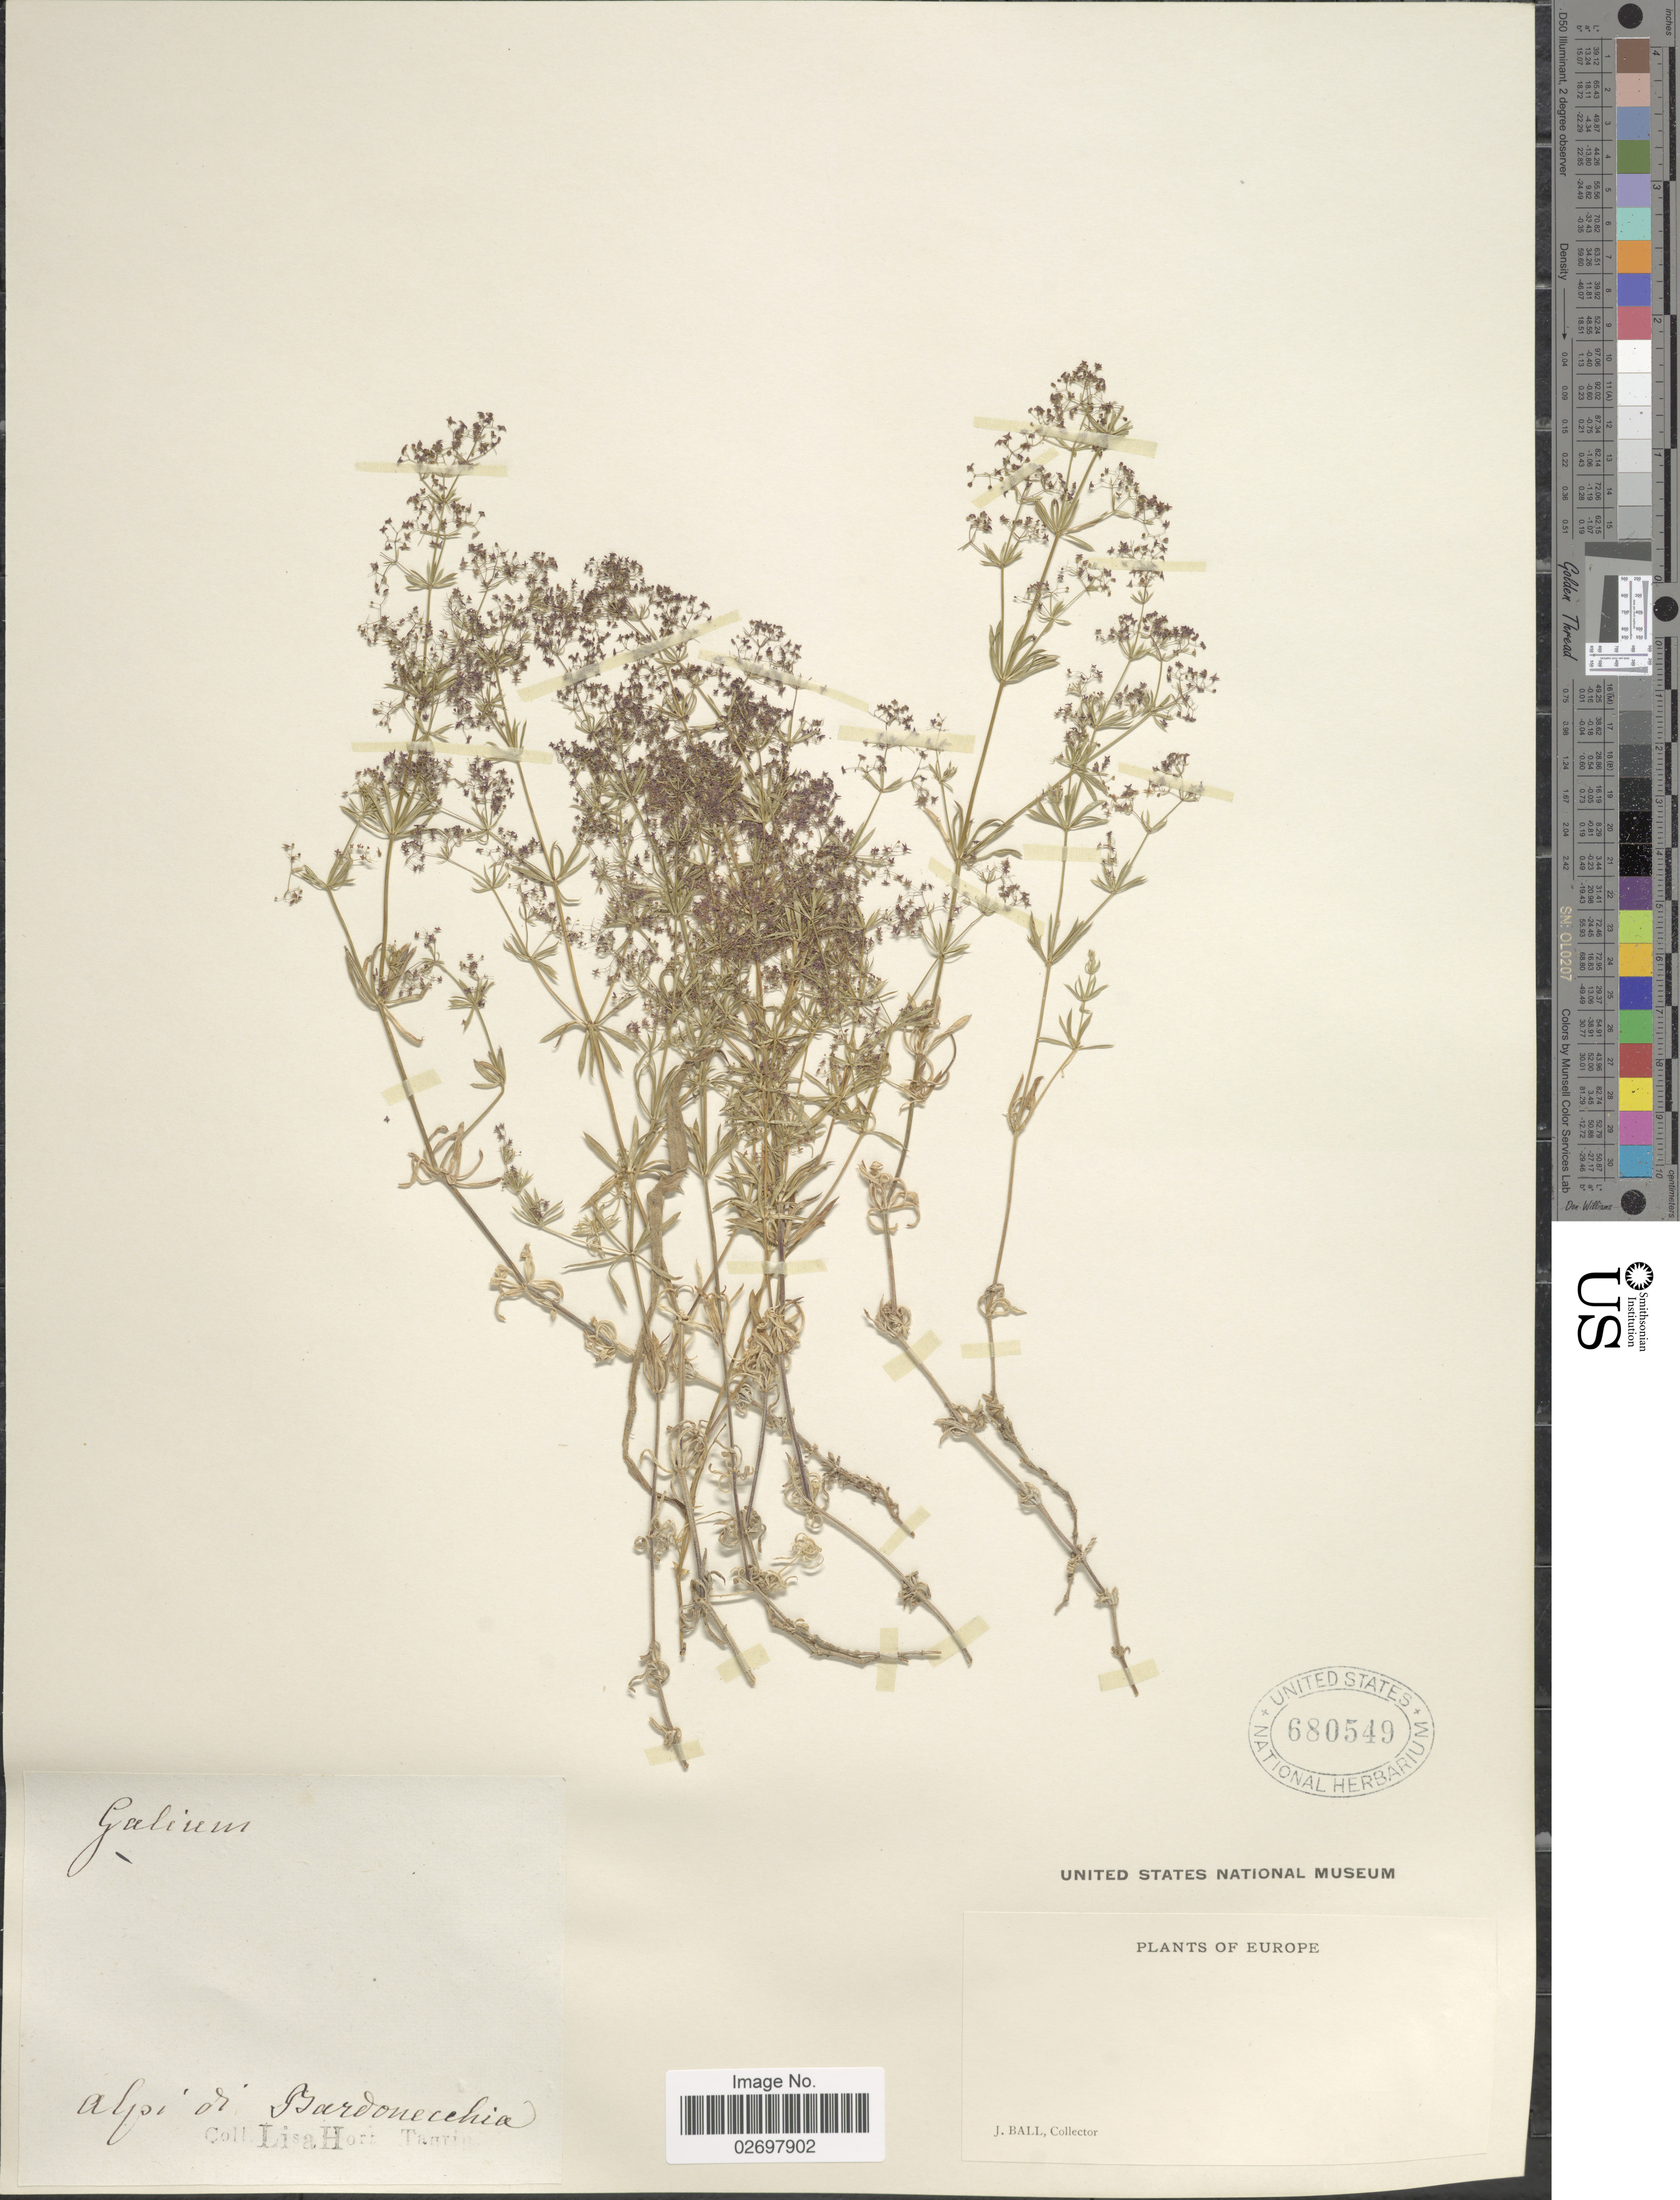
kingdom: Plantae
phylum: Tracheophyta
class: Magnoliopsida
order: Gentianales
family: Rubiaceae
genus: Galium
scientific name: Galium sp.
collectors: J. Ball & L. Hort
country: Italy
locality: Alpi di Bardonecchia, Europe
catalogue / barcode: US 680549